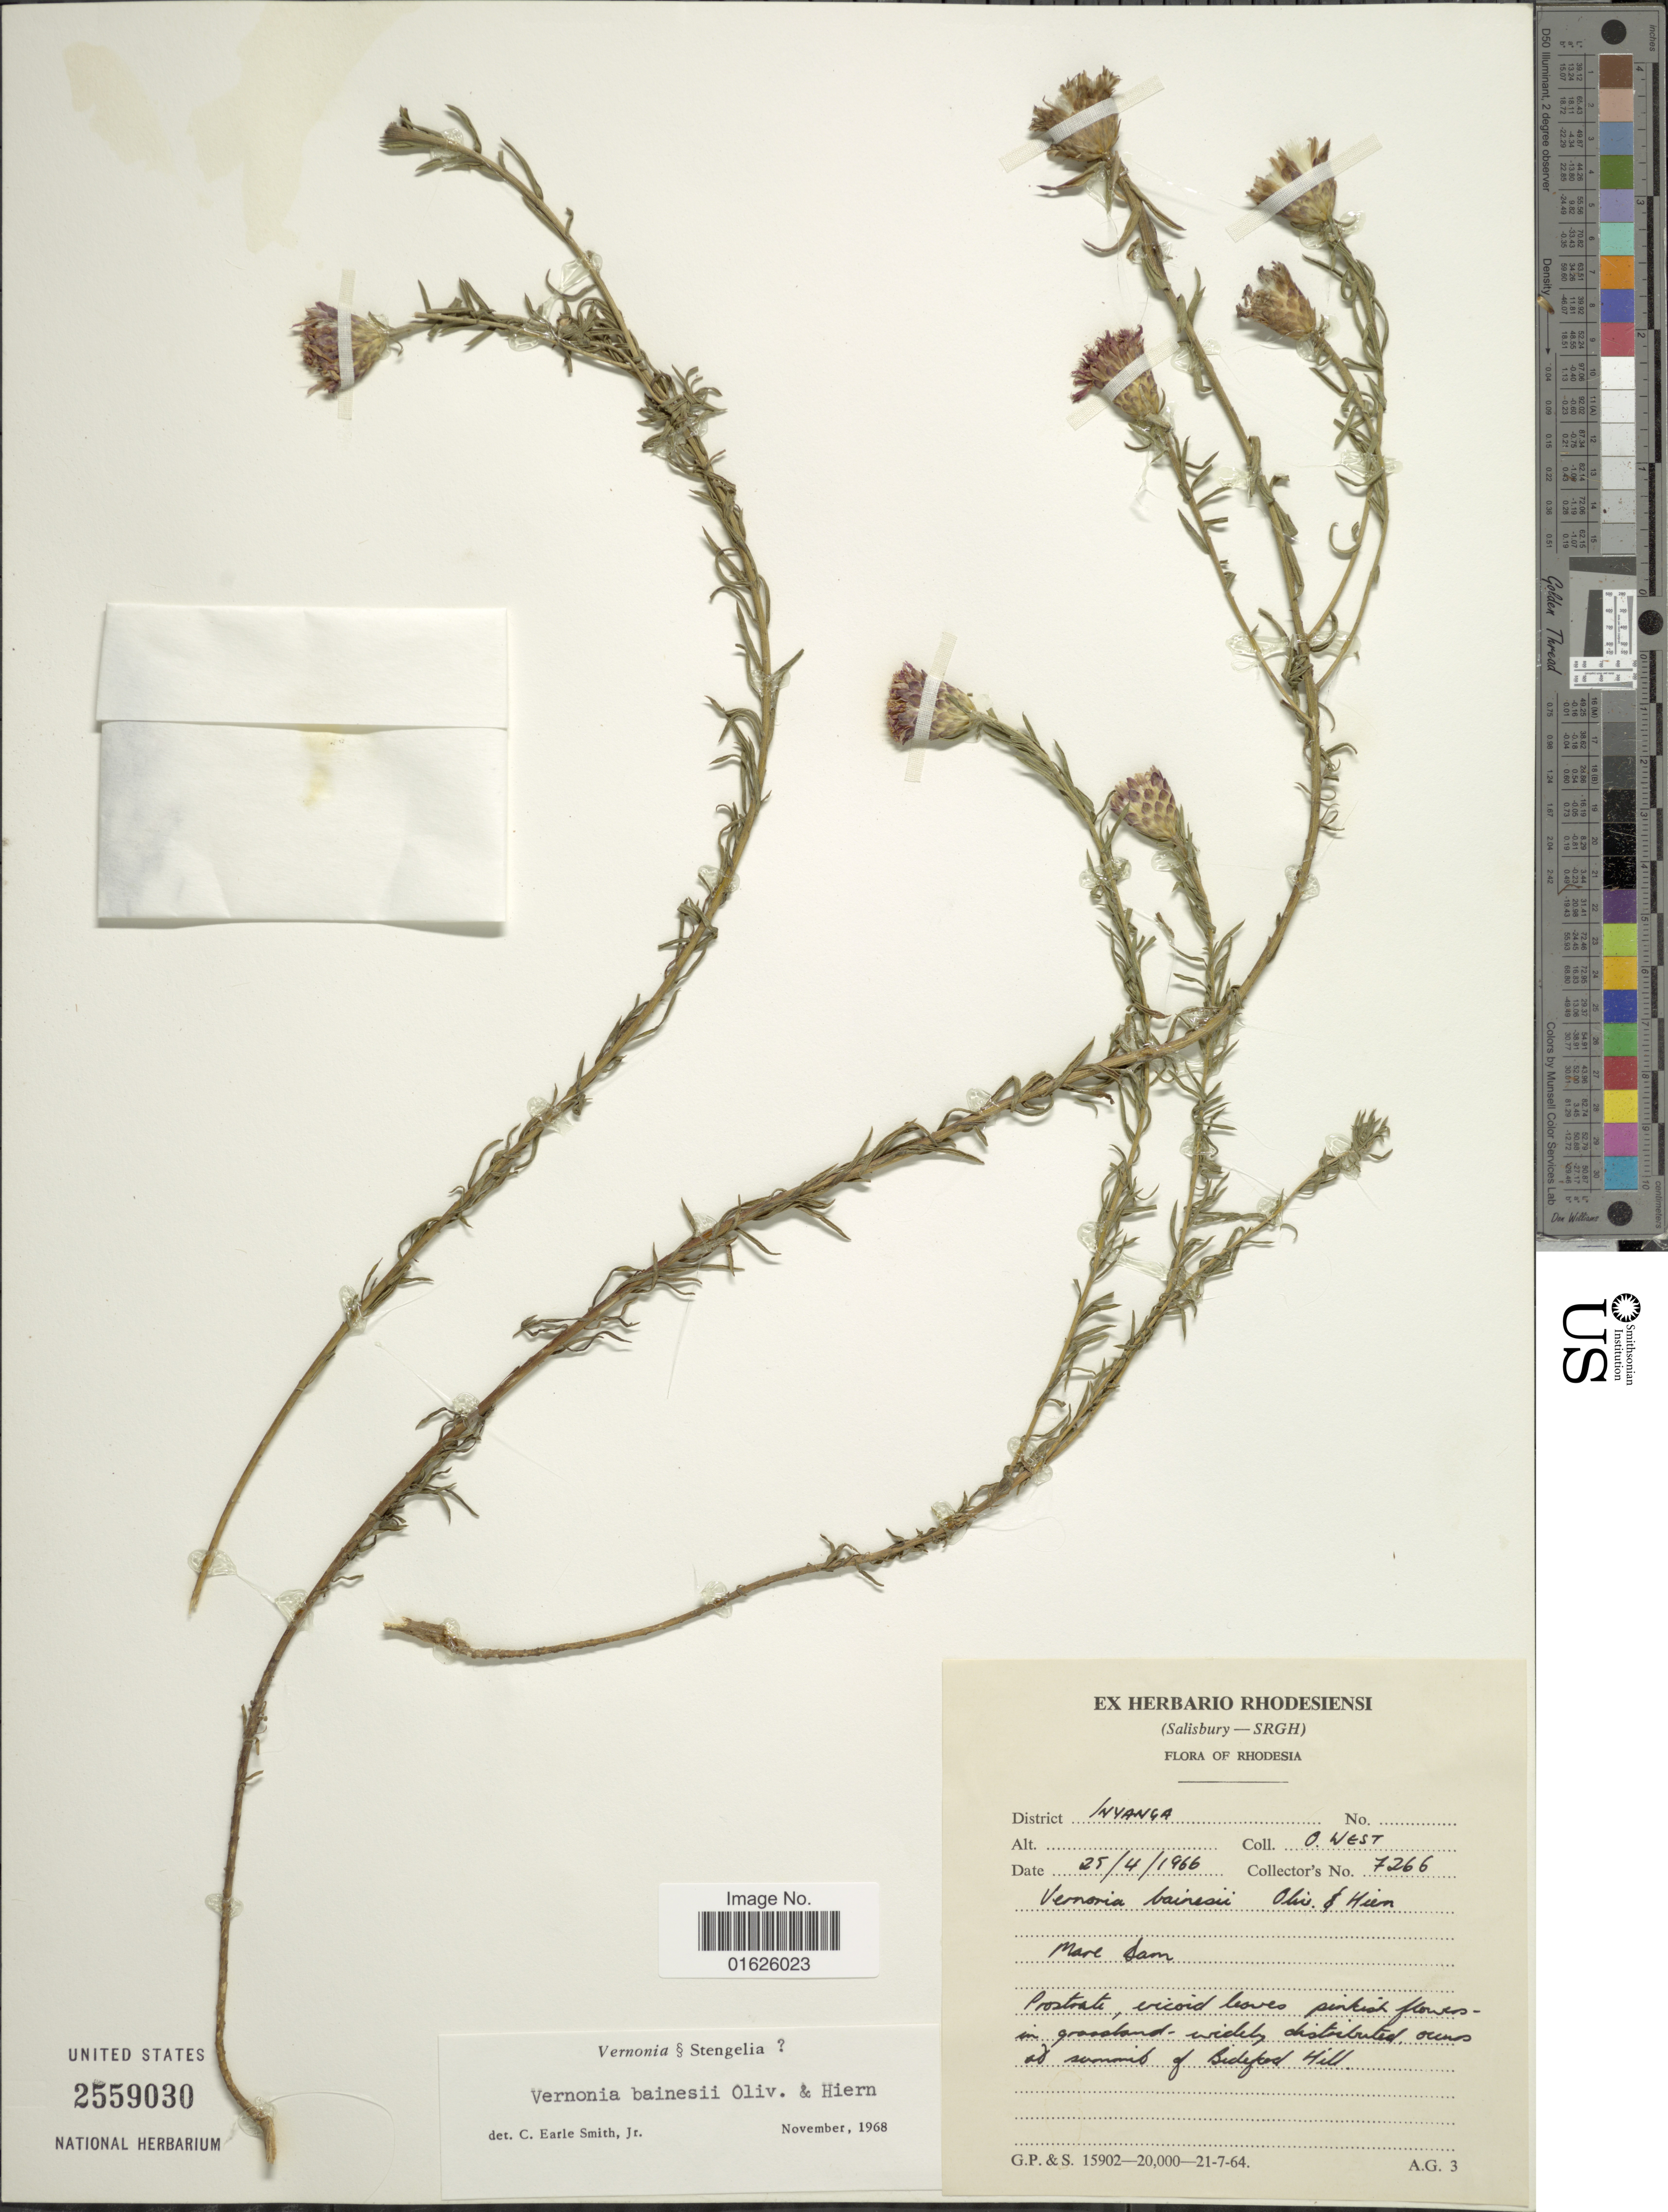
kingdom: Plantae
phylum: Tracheophyta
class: Magnoliopsida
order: Asterales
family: Asteraceae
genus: Polydora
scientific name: Polydora bainesii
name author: (Oliv. & Hiern) H. Rob.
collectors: O. West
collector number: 7266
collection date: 1966-04-20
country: Zimbabwe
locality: Rhodesia, Inyanga, Mare Dam, at summit of Bideford Hill.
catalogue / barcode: US 2559030